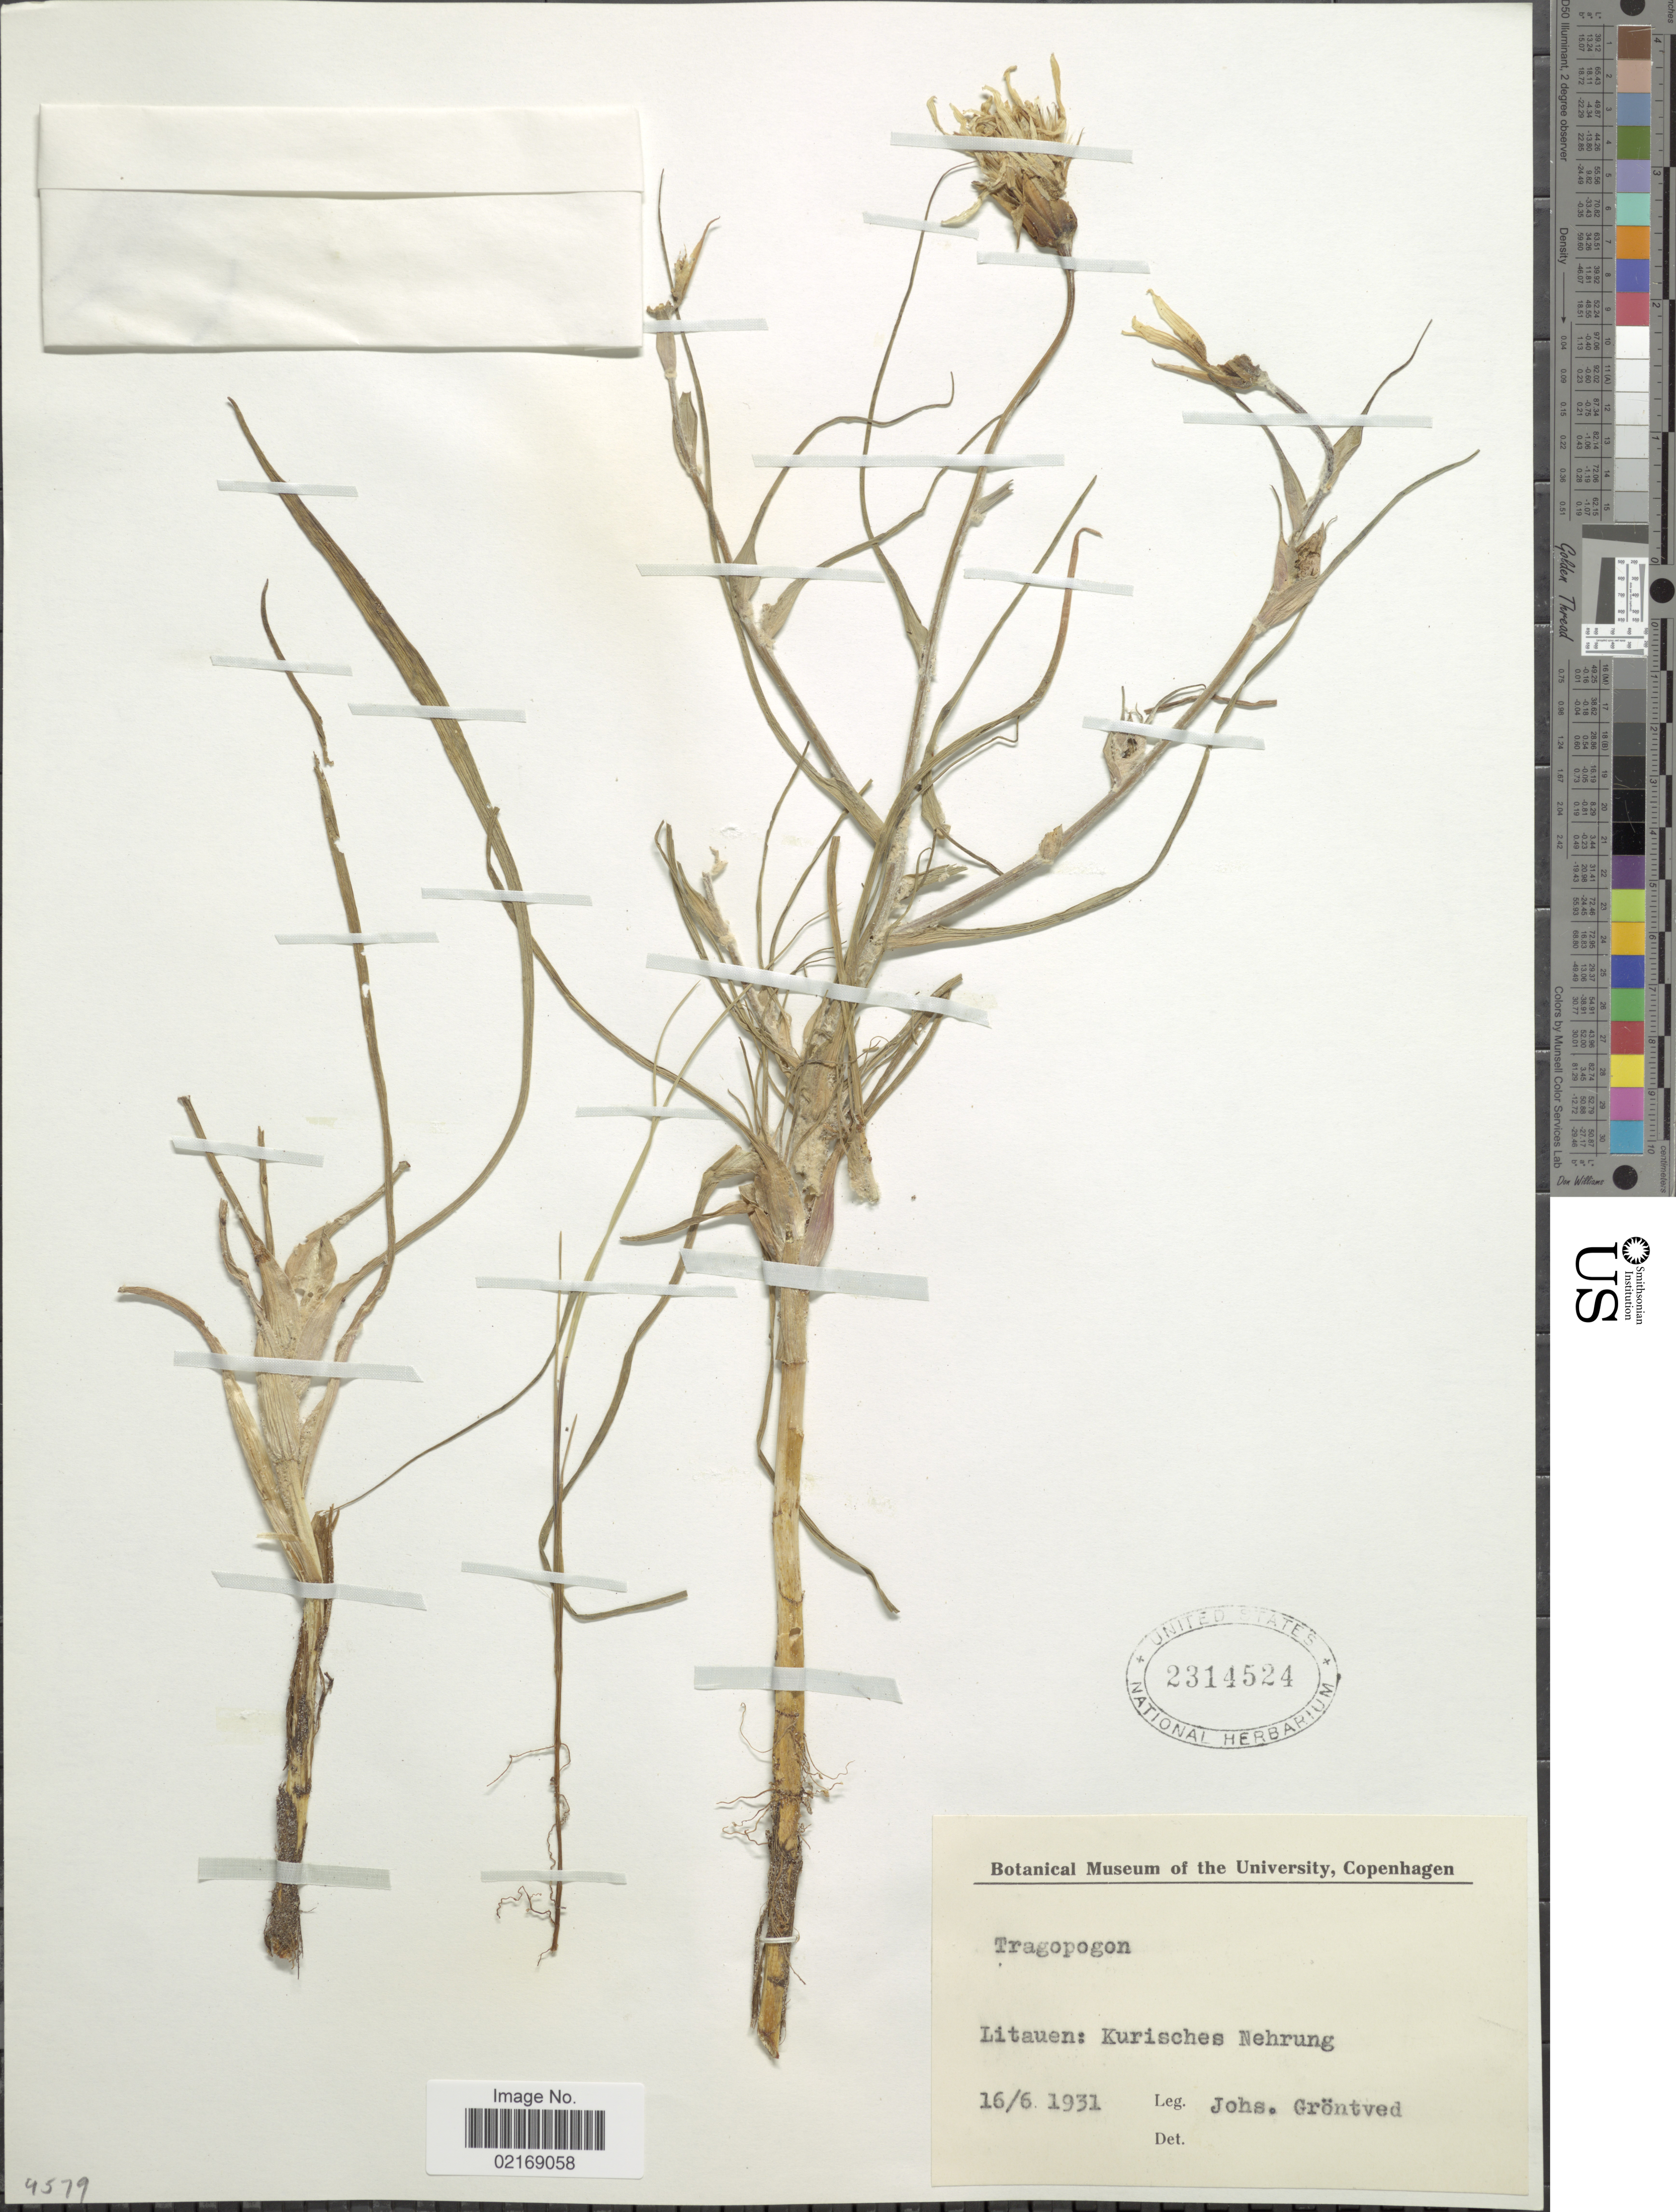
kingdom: Plantae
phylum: Tracheophyta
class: Magnoliopsida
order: Asterales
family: Asteraceae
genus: Tragopogon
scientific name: Tragopogon sp.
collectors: J. Gröntved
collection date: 1931-06-16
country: Lithuania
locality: Kurisches Nehrung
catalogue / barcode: US 2314524